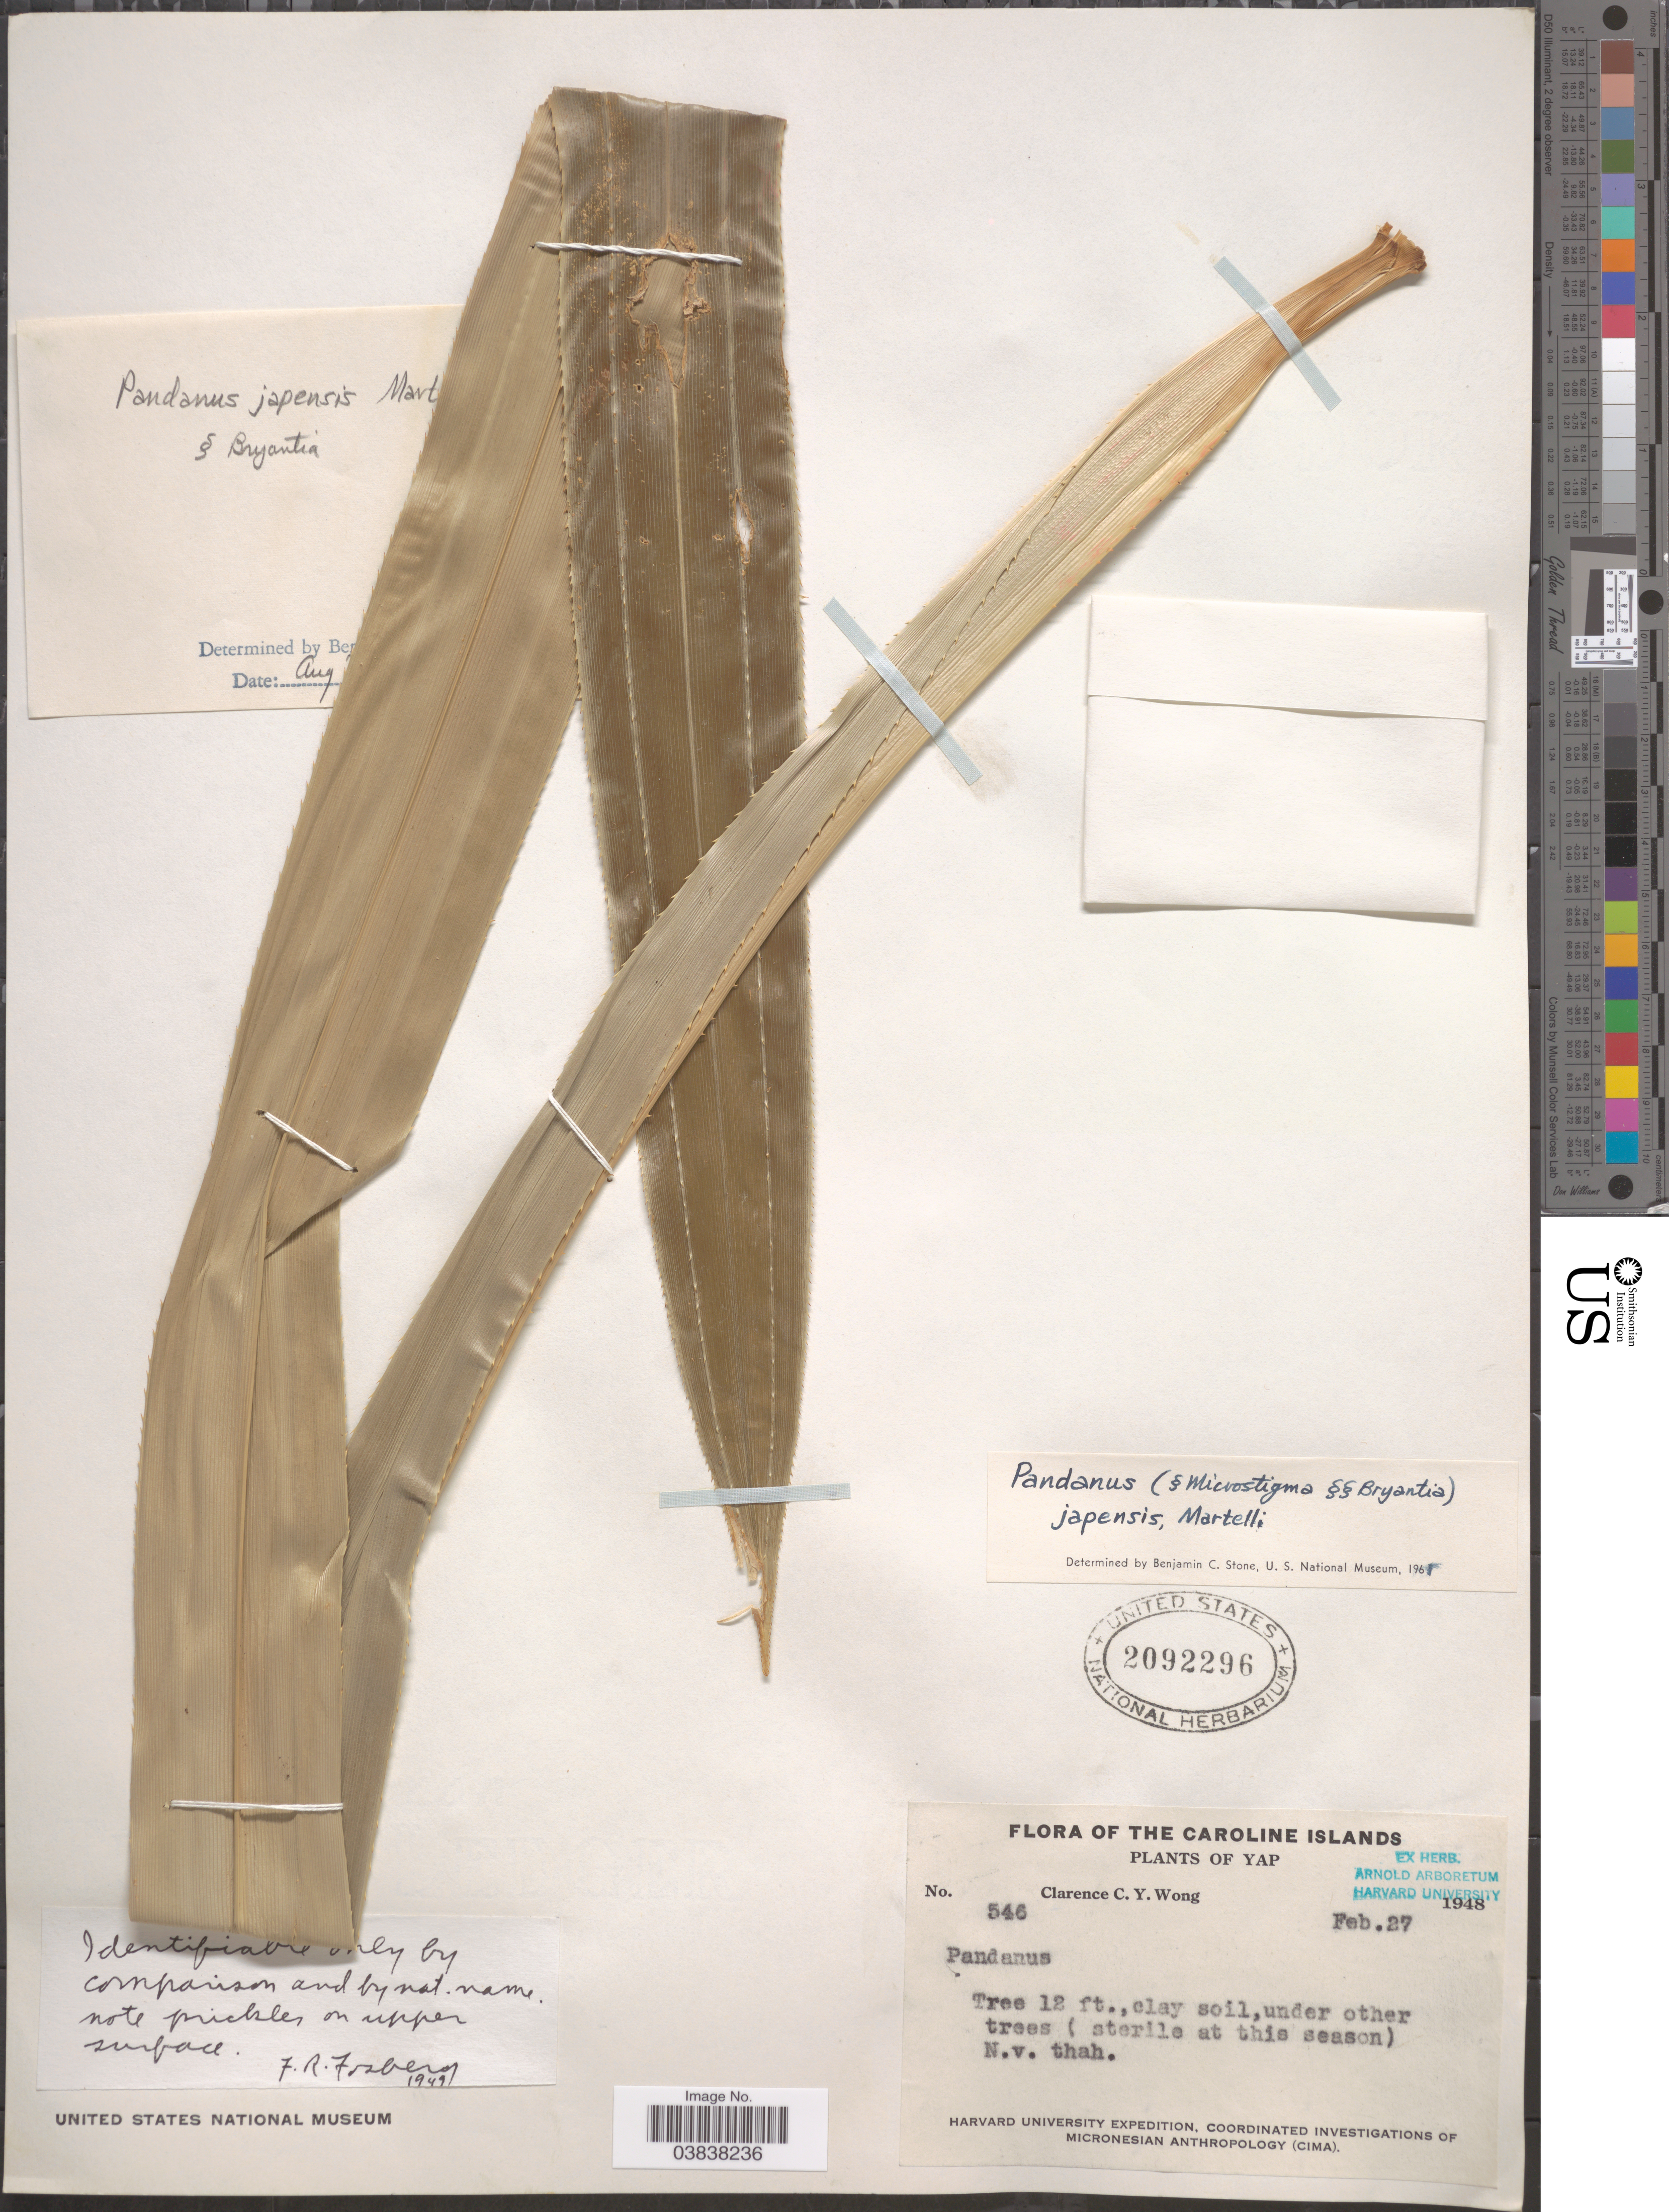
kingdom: Plantae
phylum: Tracheophyta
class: Liliopsida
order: Pandanales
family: Pandanaceae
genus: Pandanus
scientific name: Pandanus japensis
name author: Martelli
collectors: C. Wong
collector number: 546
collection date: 1948-02-27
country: Micronesia, Federated States of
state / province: Yap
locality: Caroline Islands.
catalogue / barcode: US 2092296